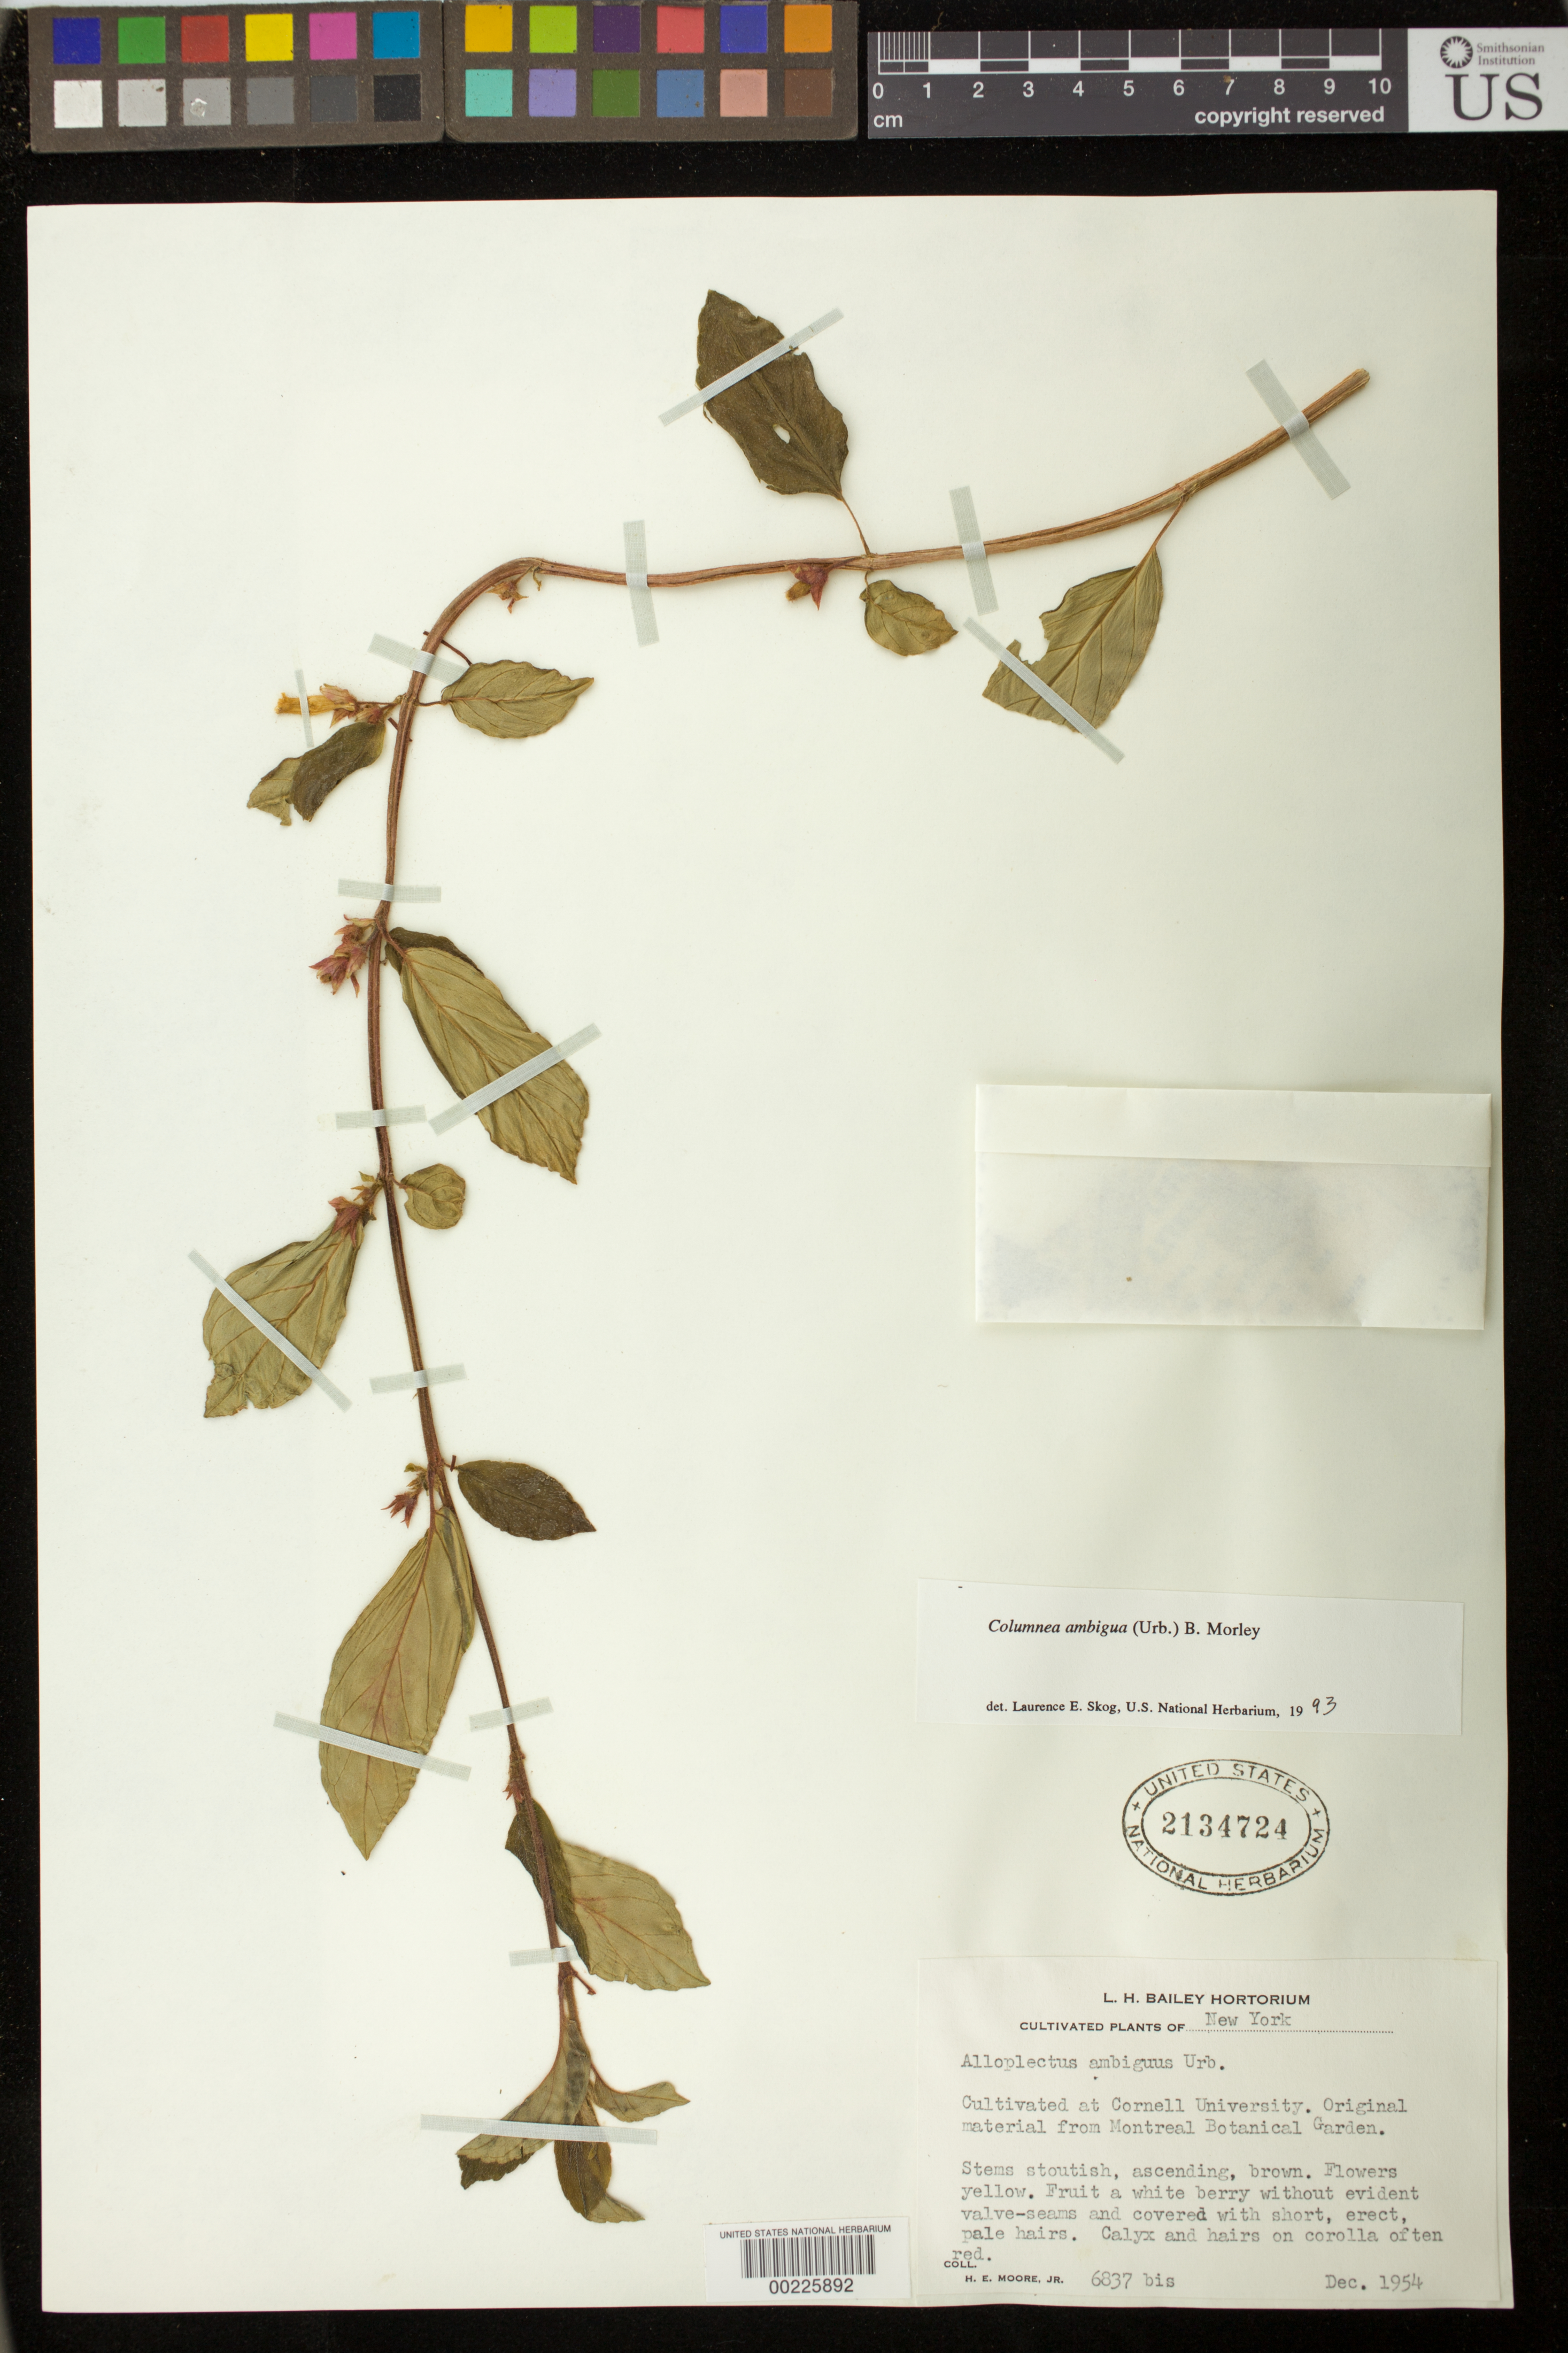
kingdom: Plantae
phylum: Tracheophyta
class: Magnoliopsida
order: Lamiales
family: Gesneriaceae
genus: Columnea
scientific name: Columnea ambigua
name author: (Urb.) B.D. Morley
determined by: Skog, Laurence E.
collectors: H. E. Moore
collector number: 6837 bis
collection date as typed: Dec 1954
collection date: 1954-12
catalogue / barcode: US 2134724